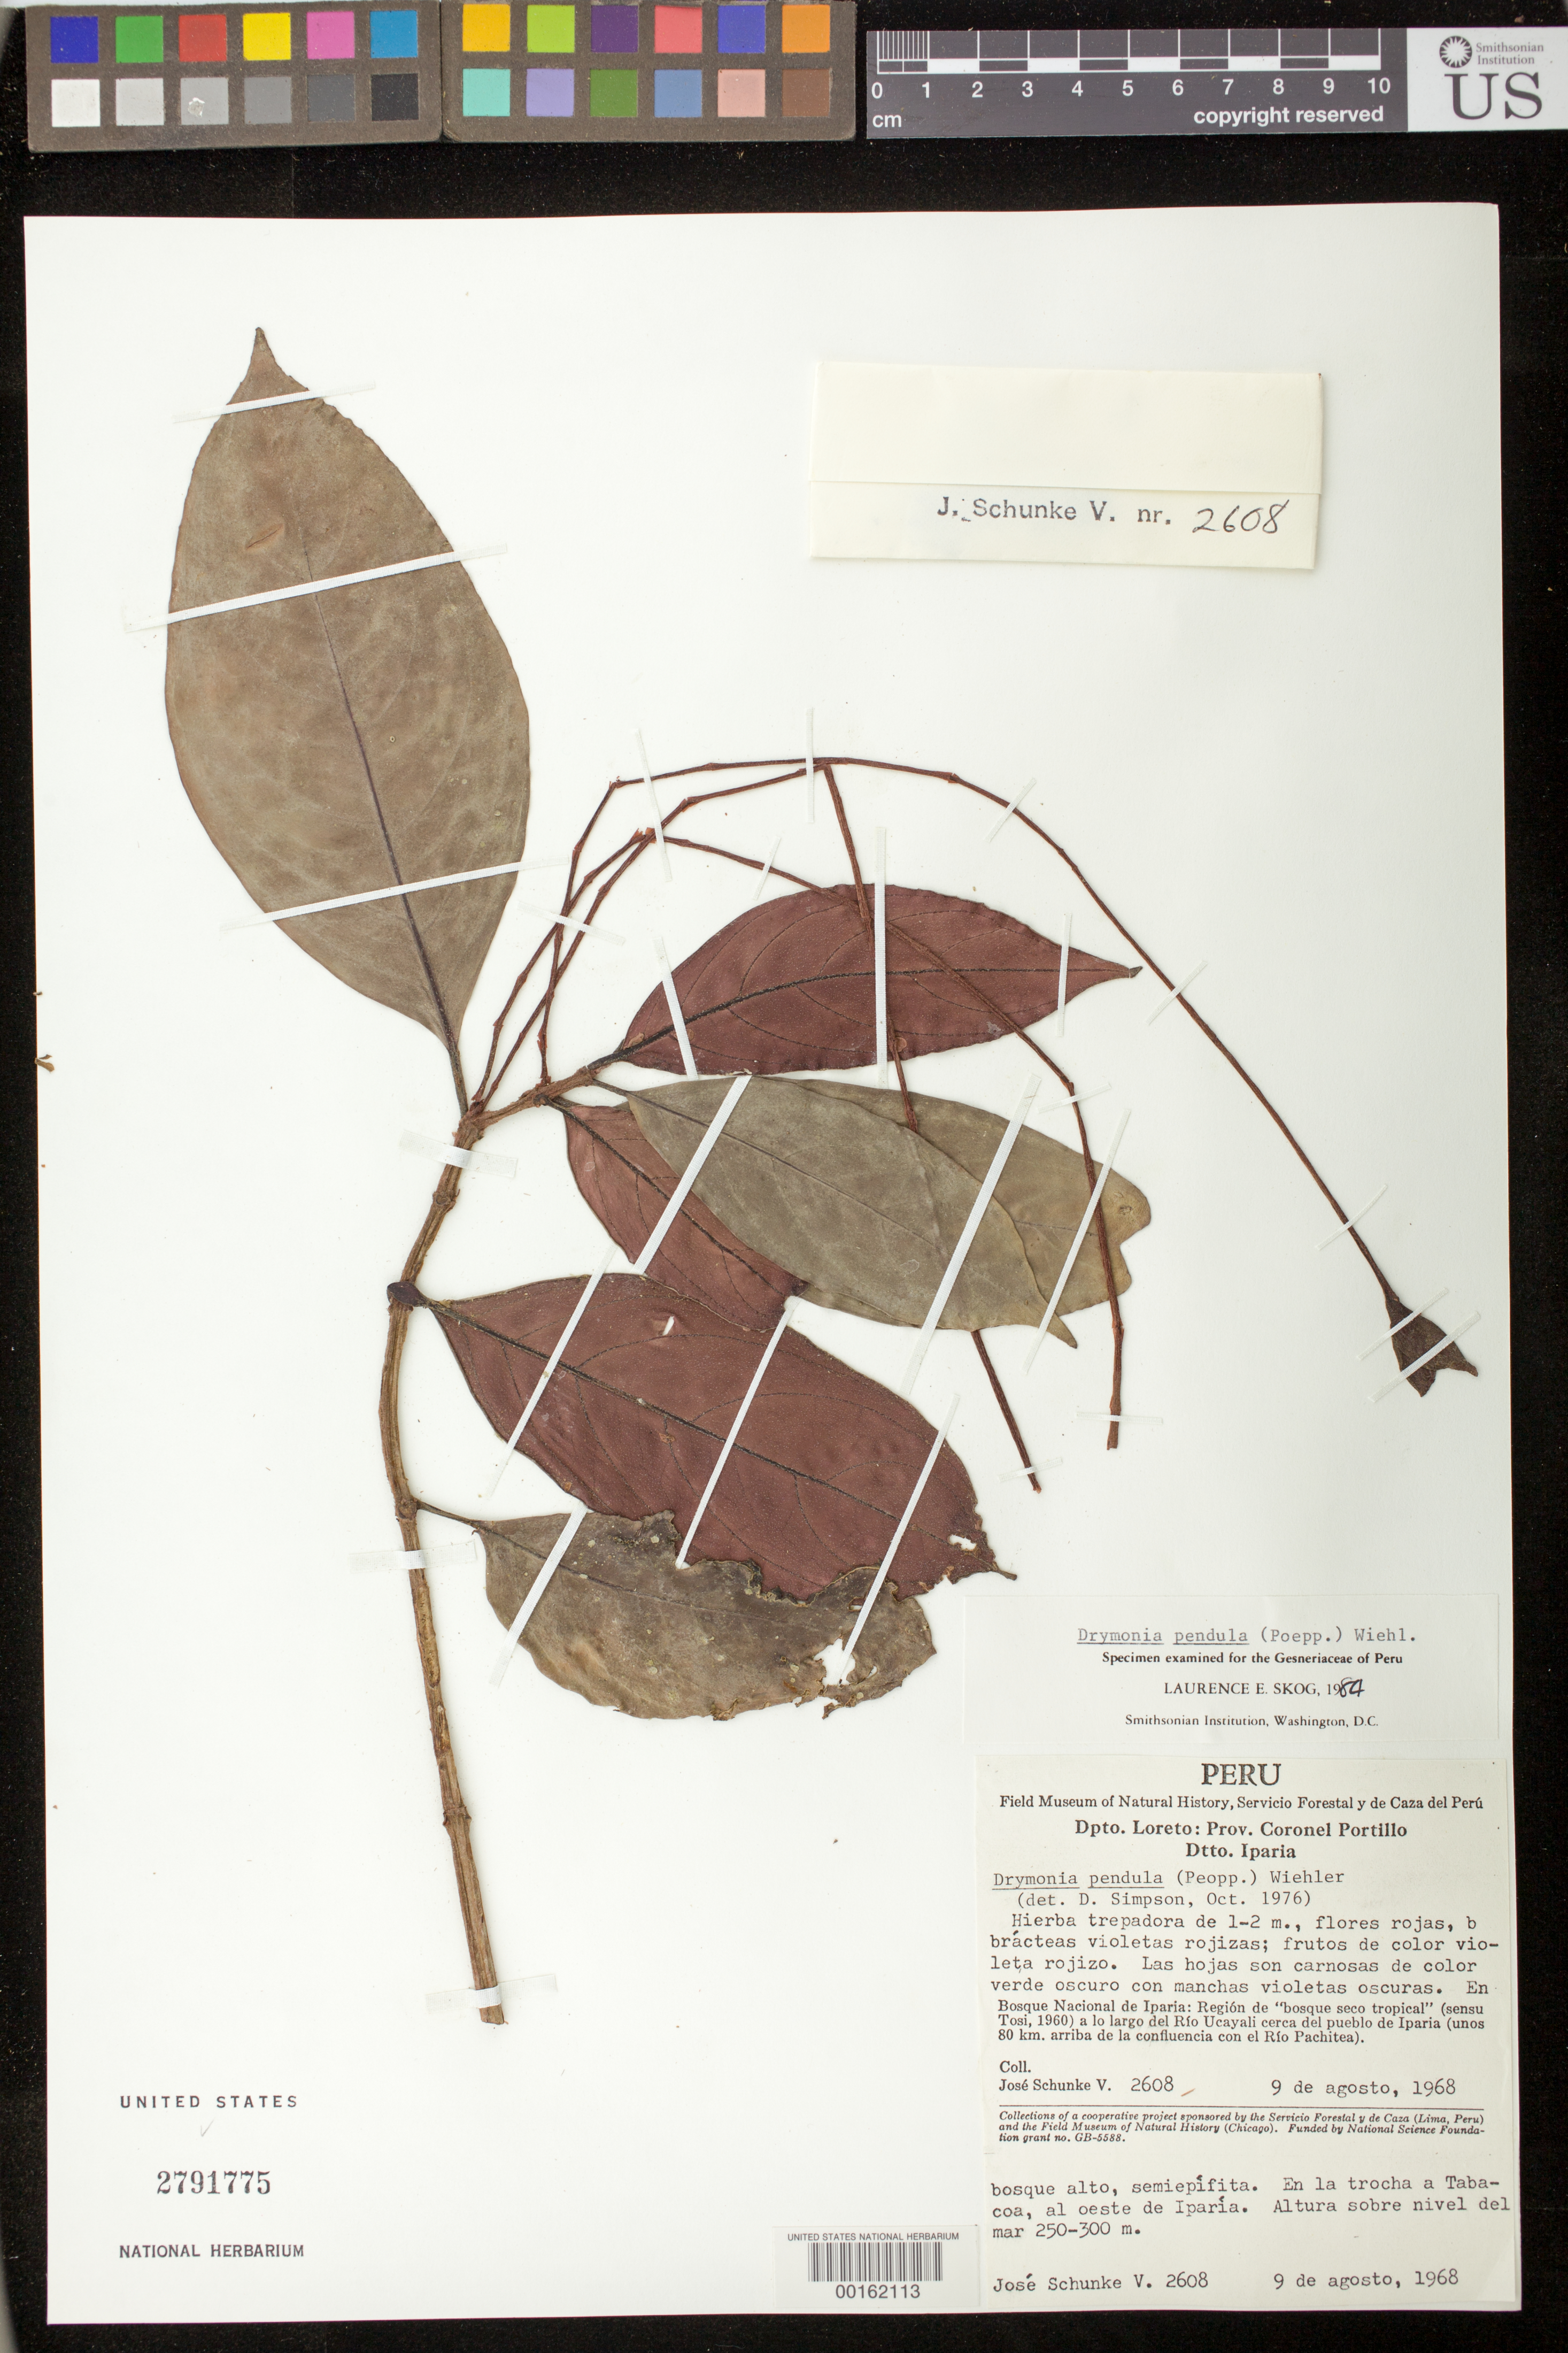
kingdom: Plantae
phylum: Tracheophyta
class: Magnoliopsida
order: Lamiales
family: Gesneriaceae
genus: Drymonia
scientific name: Drymonia pendula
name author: (Poepp.) Wiehler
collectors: J. Schunke Vigo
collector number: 2608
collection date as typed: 09 Aug 1968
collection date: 1968-08-09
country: Peru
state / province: Ucayali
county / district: Coronel Portillo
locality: ("Loreto") Prov. Coronel Portillo, Dtto. Iparia, Bosque Nacional of Iparia, on the trail to Tabacoa, W of Iparia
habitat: In tall forest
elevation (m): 250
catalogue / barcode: US 2791775